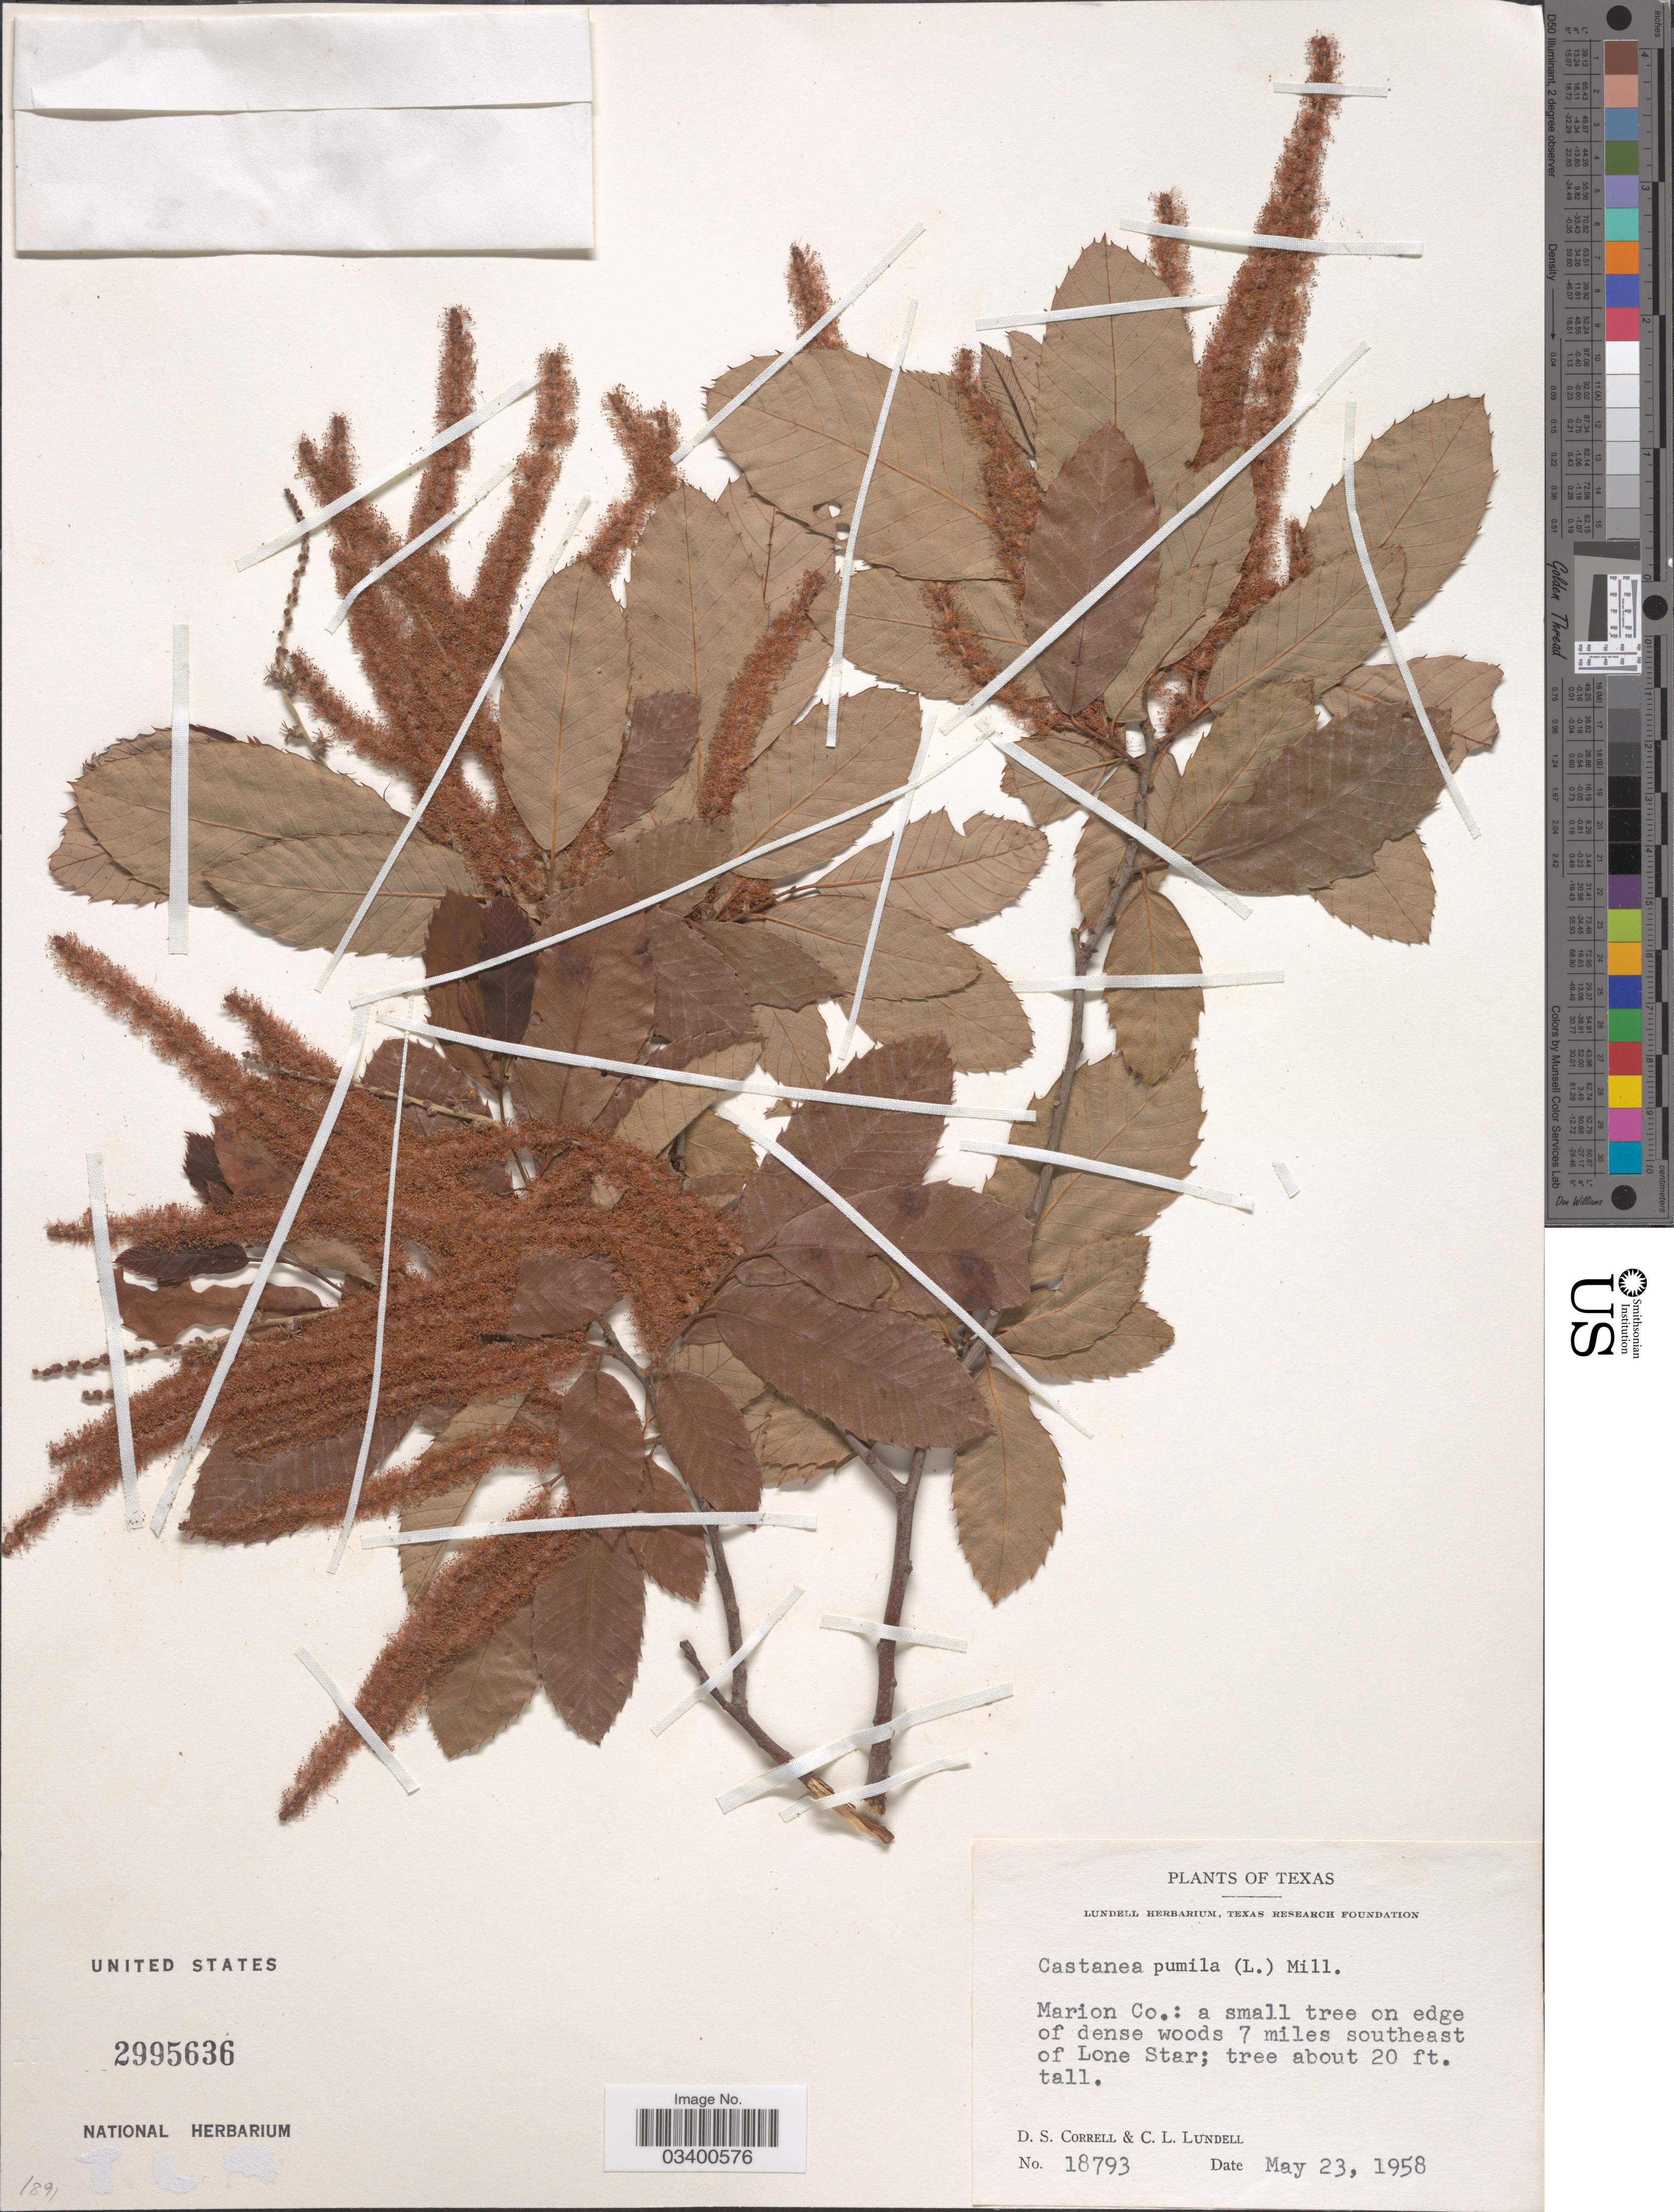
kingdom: Plantae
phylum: Tracheophyta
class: Magnoliopsida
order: Fagales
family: Fagaceae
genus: Castanea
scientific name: Castanea pumila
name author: (L.) Mill.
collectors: D. S. Correll & C. L. Lundell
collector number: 18793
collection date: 1958-05-23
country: United States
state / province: Texas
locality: Marion Co.: 7 miles southeast of Lone Star.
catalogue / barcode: US 2995636